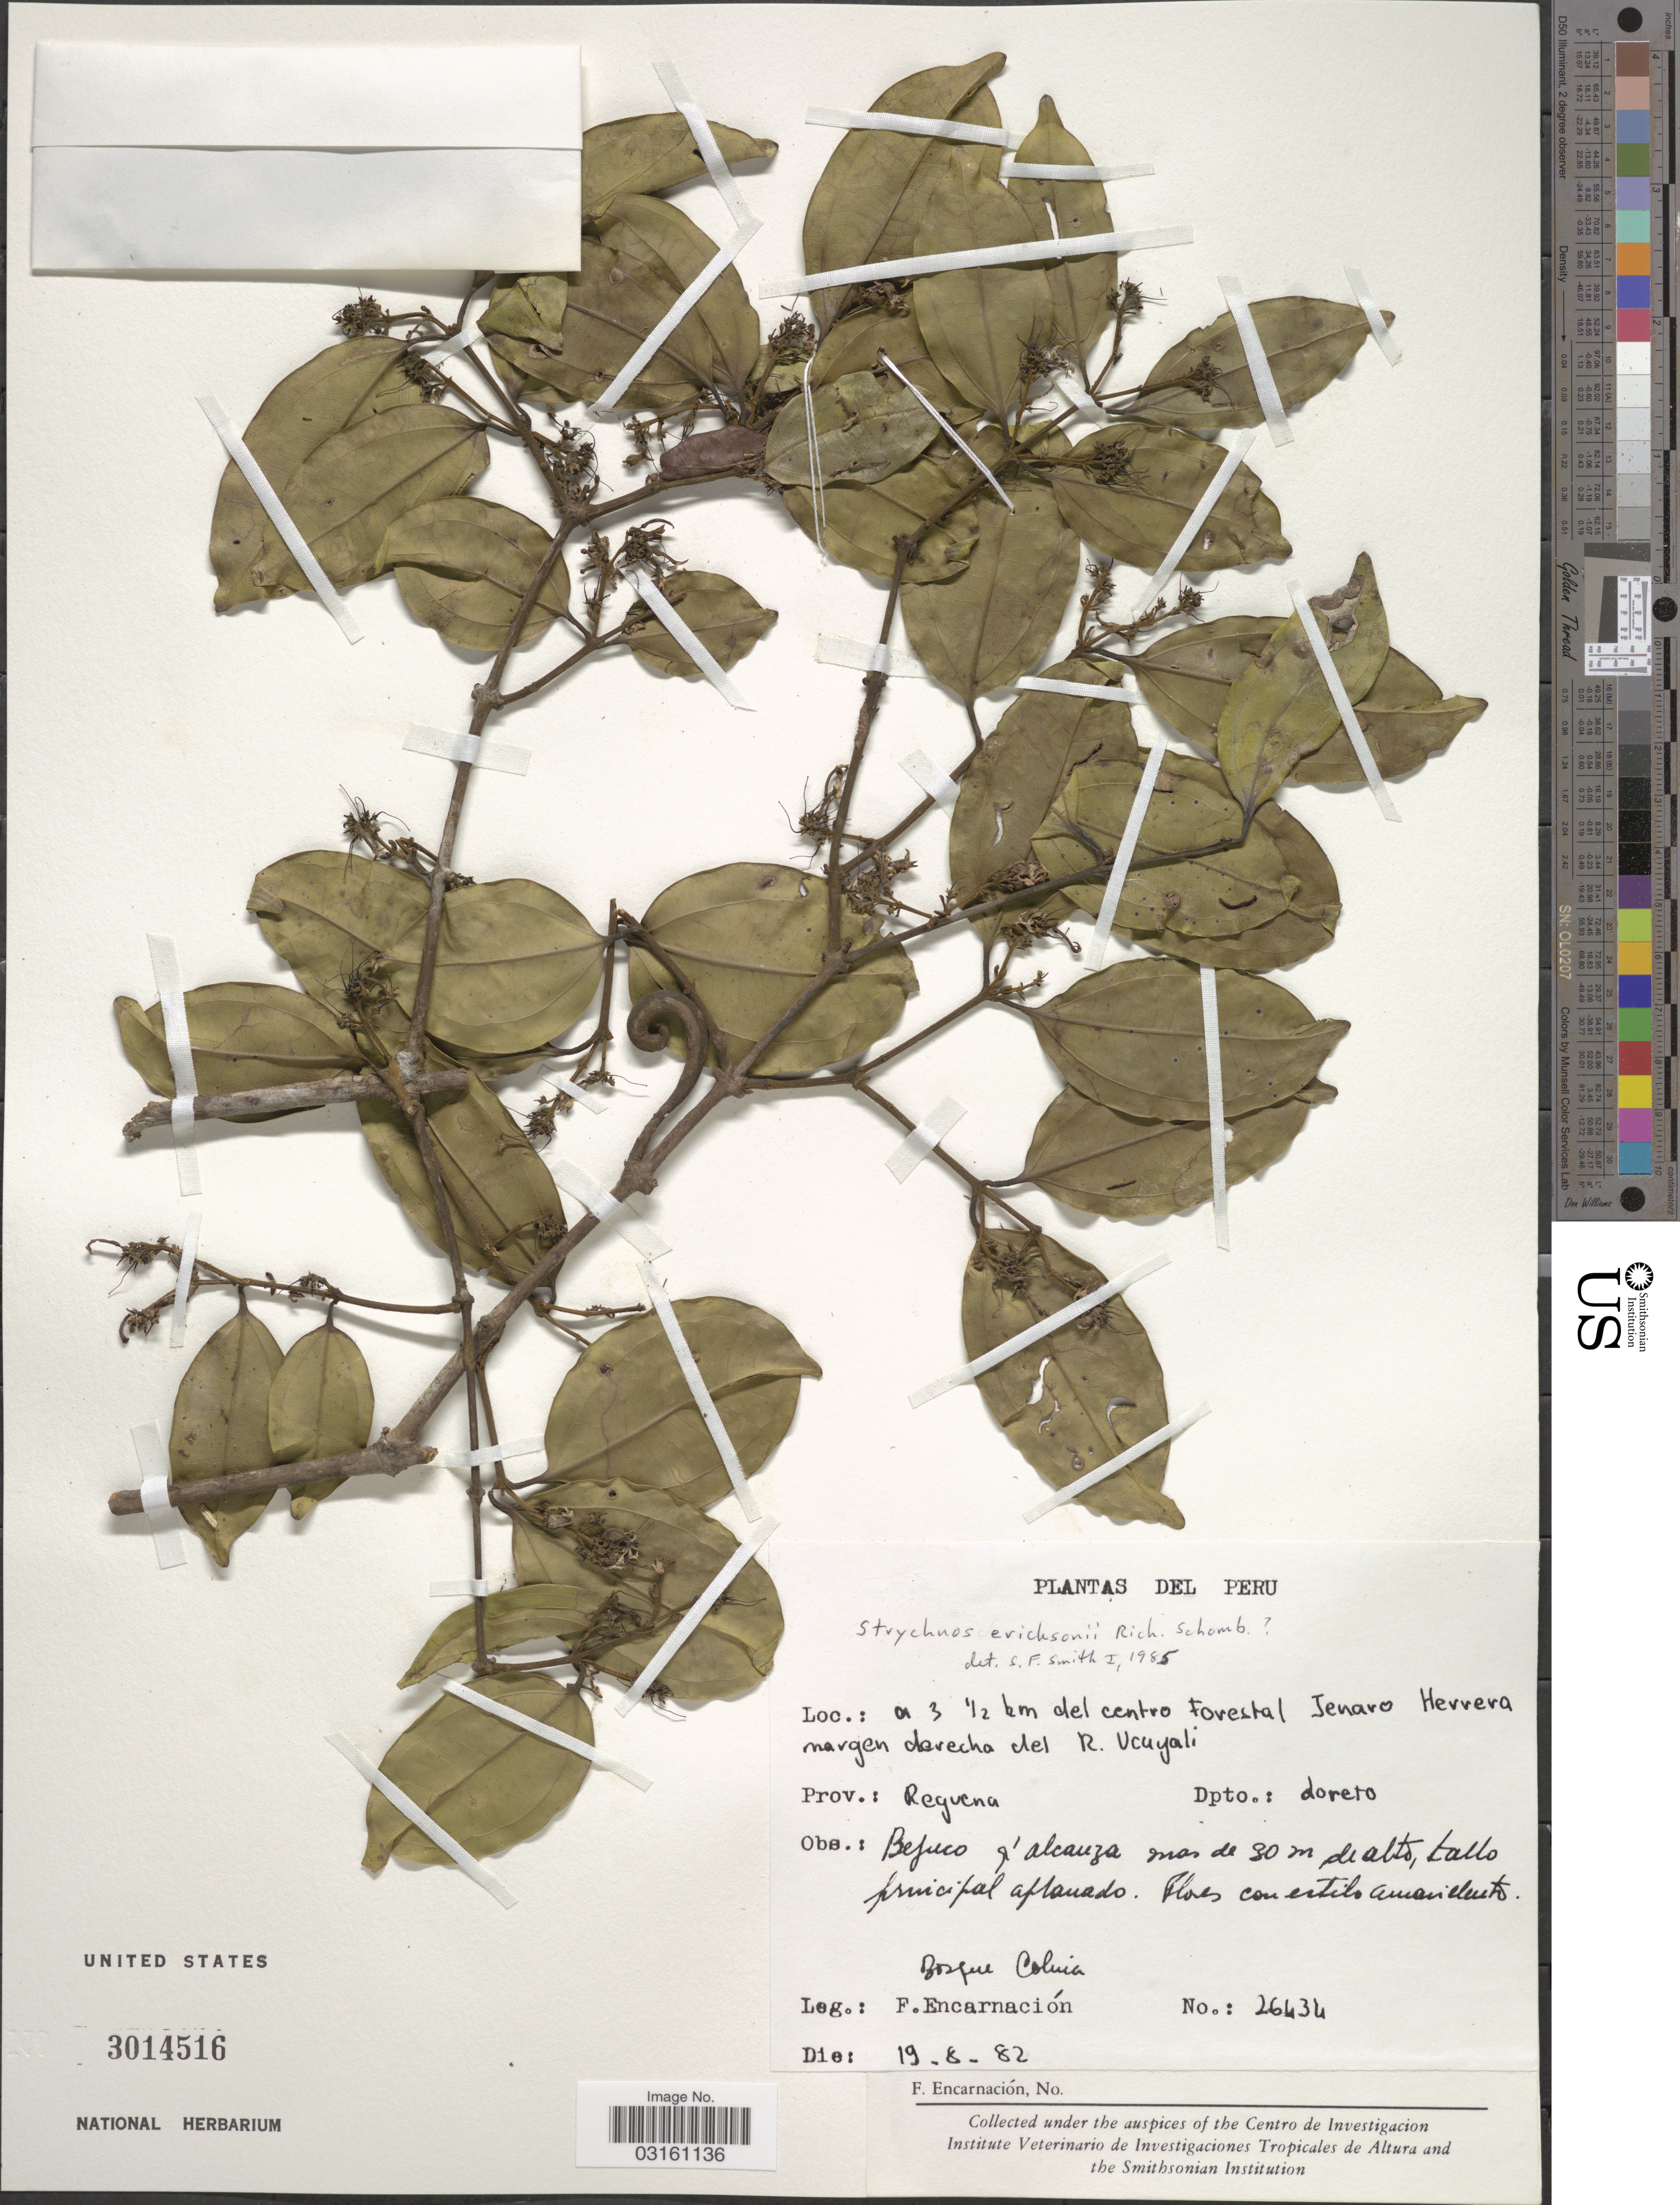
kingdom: Plantae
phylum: Tracheophyta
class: Magnoliopsida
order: Gentianales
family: Loganiaceae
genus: Strychnos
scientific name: Strychnos erichsonii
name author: R.H. Schomb. ex Progel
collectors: F. Encarnación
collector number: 26434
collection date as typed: Transcribed d/m/y: 19/8/82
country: Peru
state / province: Loreto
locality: A 3½ km del centro Forestal Jenaro Herrera margen derecha del R. Ucuyali. Prov.: Requena. Dpto.: Loreto.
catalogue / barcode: US 3014516